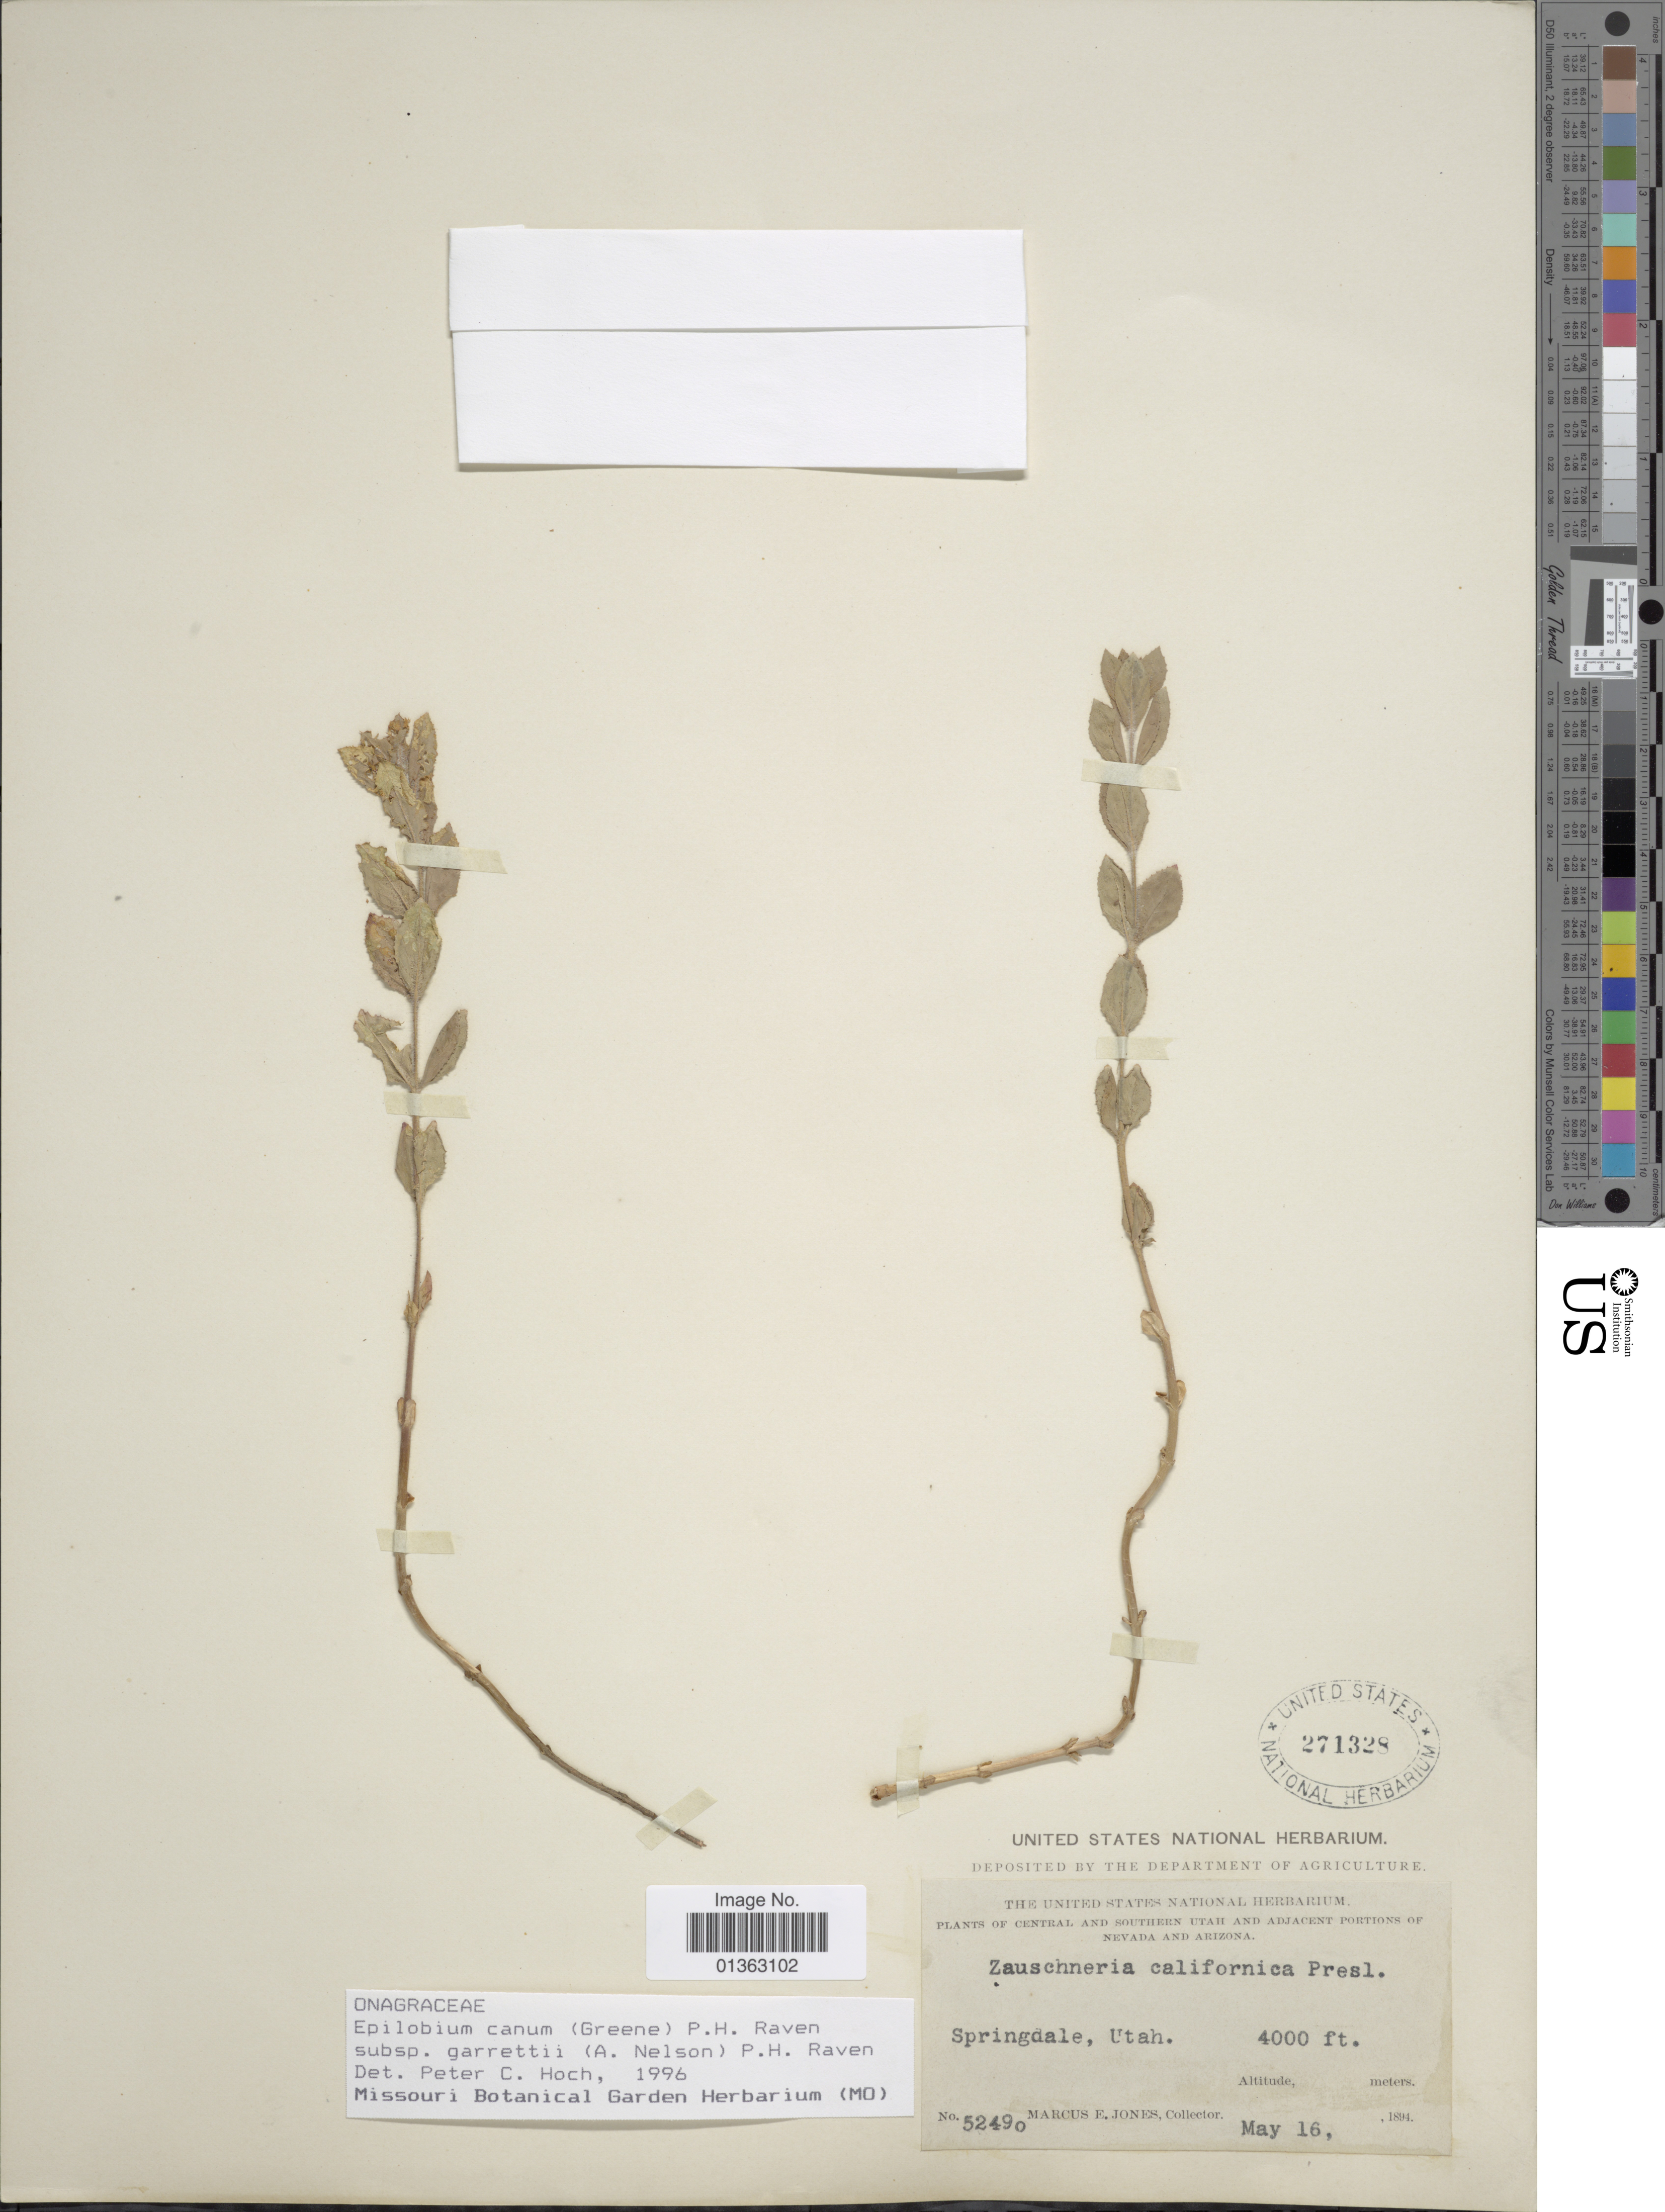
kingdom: Plantae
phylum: Tracheophyta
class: Magnoliopsida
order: Myrtales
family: Onagraceae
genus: Epilobium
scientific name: Epilobium canum subsp. garrettii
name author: (A. Nelson) P.H. Raven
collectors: M. E. Jones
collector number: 52490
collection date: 1894-05-16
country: United States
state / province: Utah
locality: Central and Southern Utah and adjacent portions of Nevada and Arizona. Springdale.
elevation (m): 1219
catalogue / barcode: US 271328